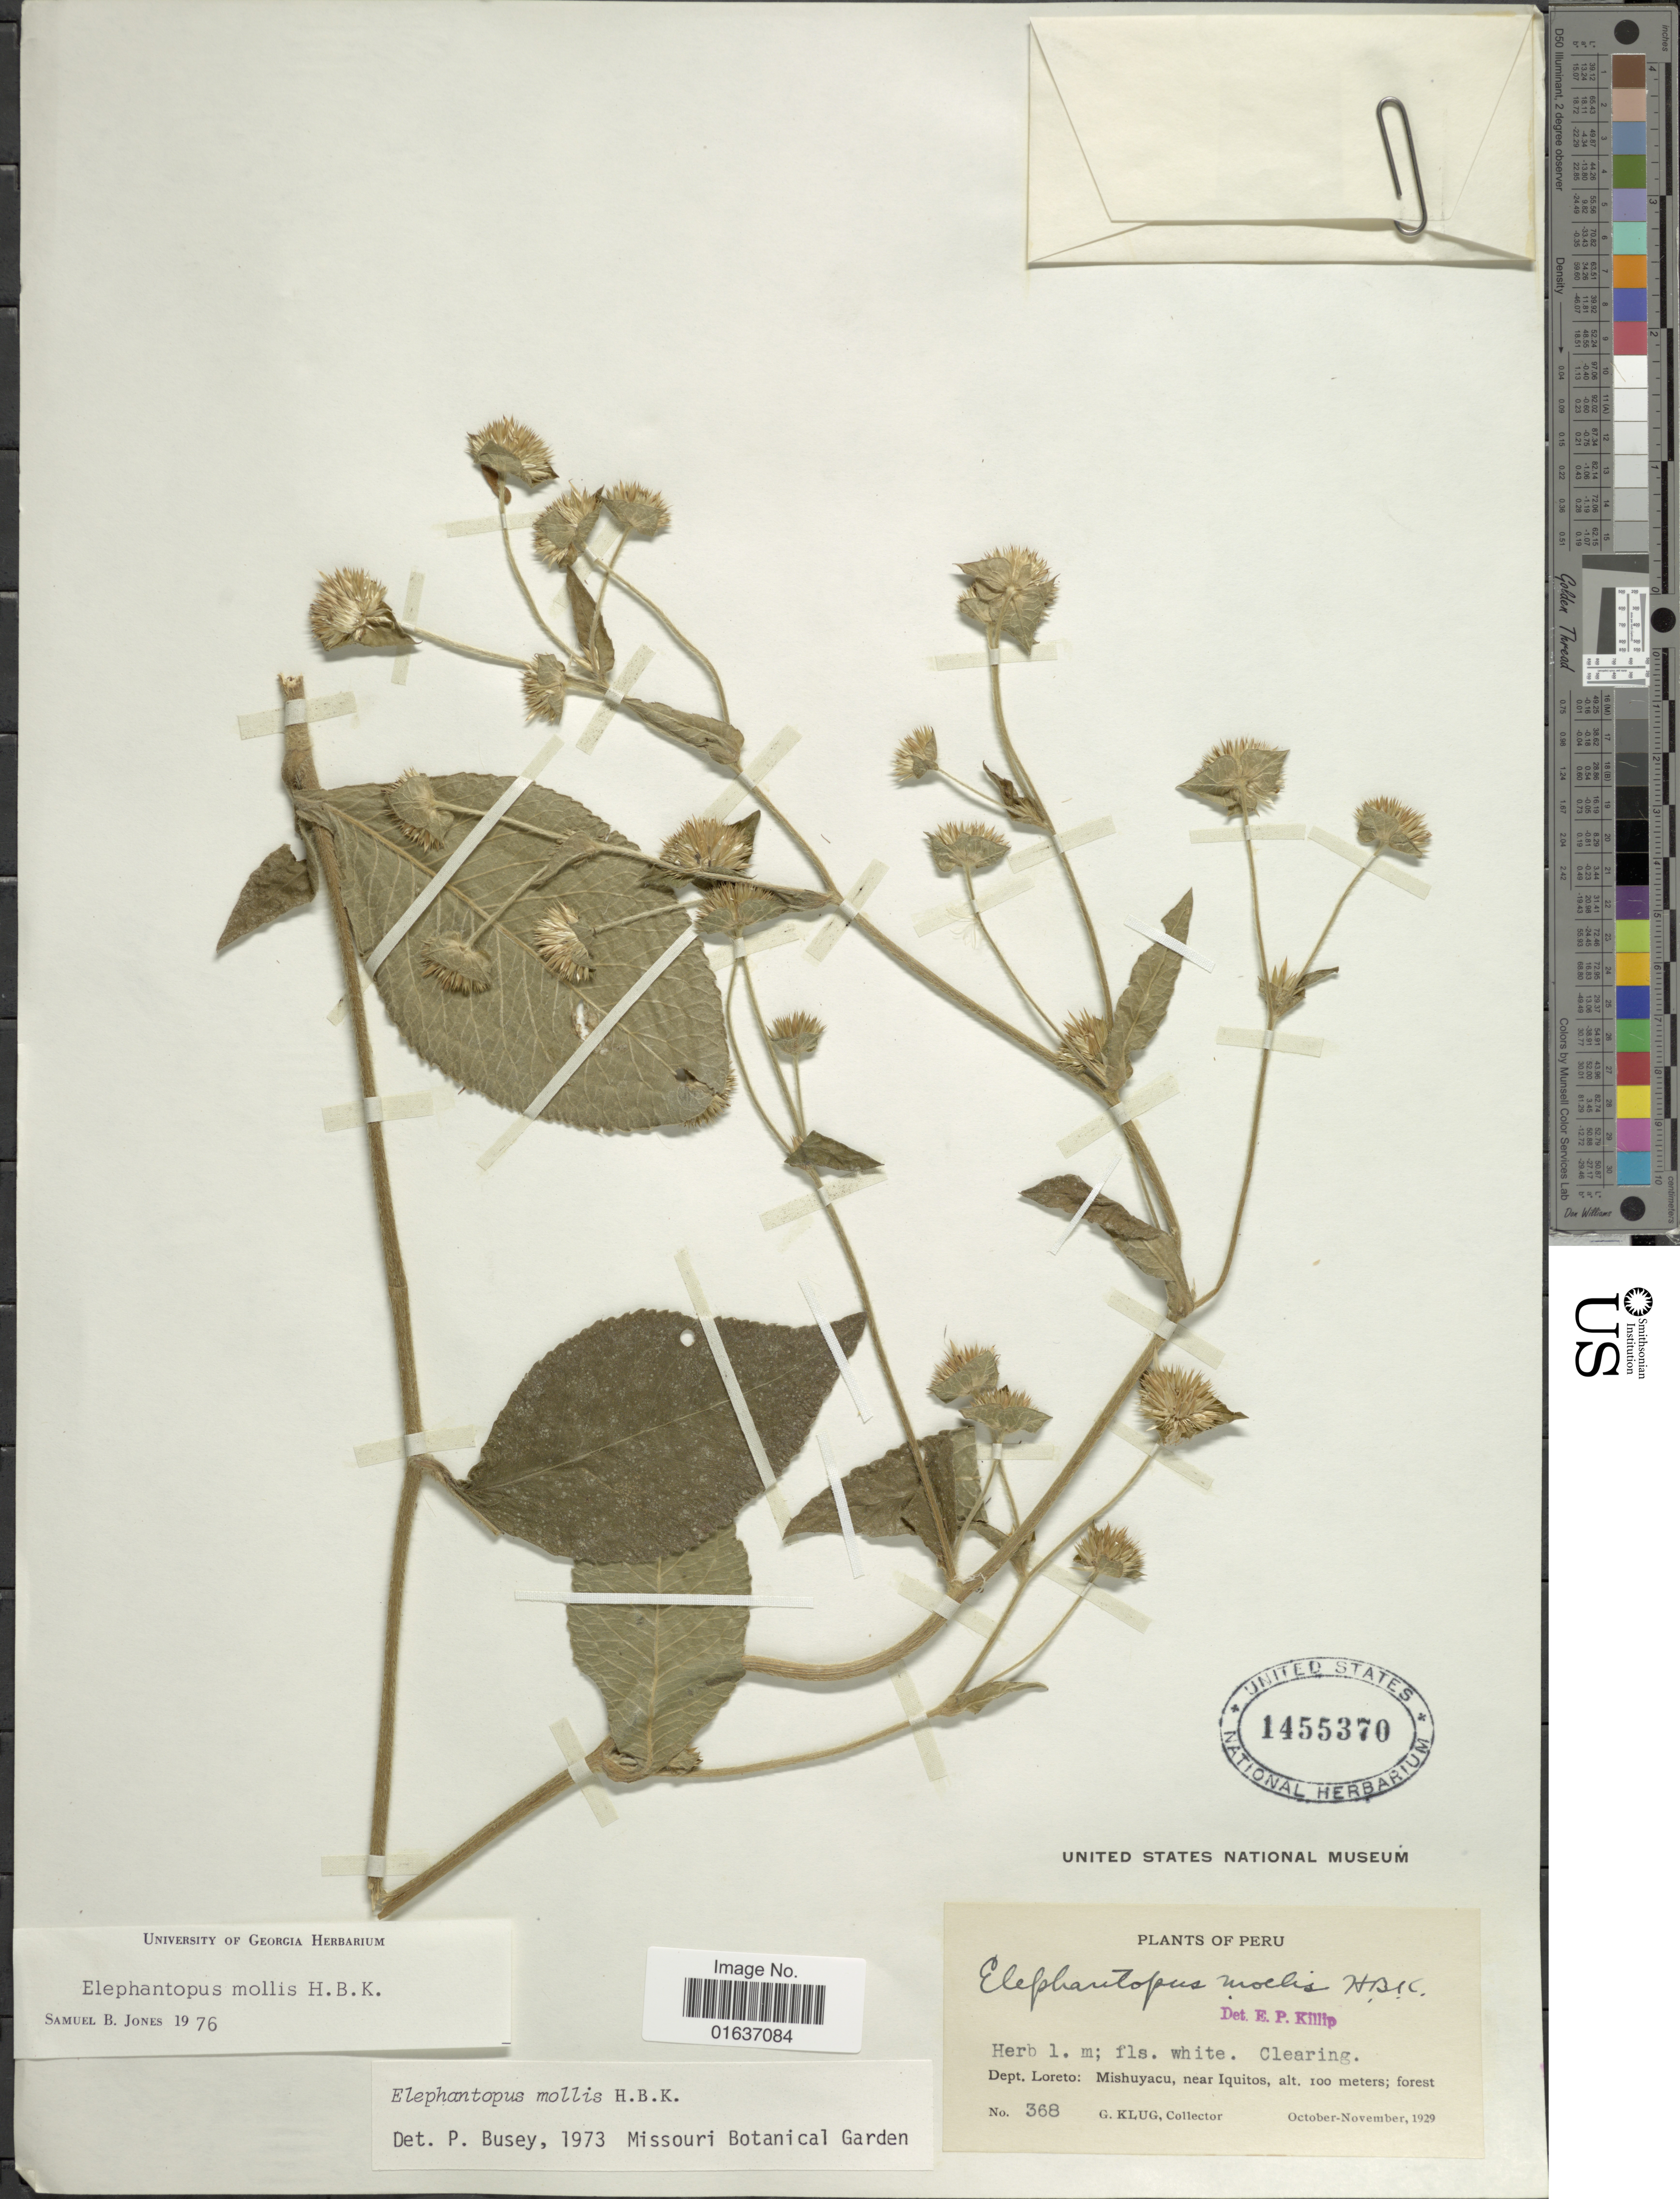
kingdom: Plantae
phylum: Tracheophyta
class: Magnoliopsida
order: Asterales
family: Asteraceae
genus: Elephantopus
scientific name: Elephantopus mollis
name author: Kunth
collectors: G. Klug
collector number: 368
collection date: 1929-10/1929-11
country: Peru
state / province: Loreto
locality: Clearing, Mishuyacu, near Iquitos; forest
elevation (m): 100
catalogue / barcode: US 1455370